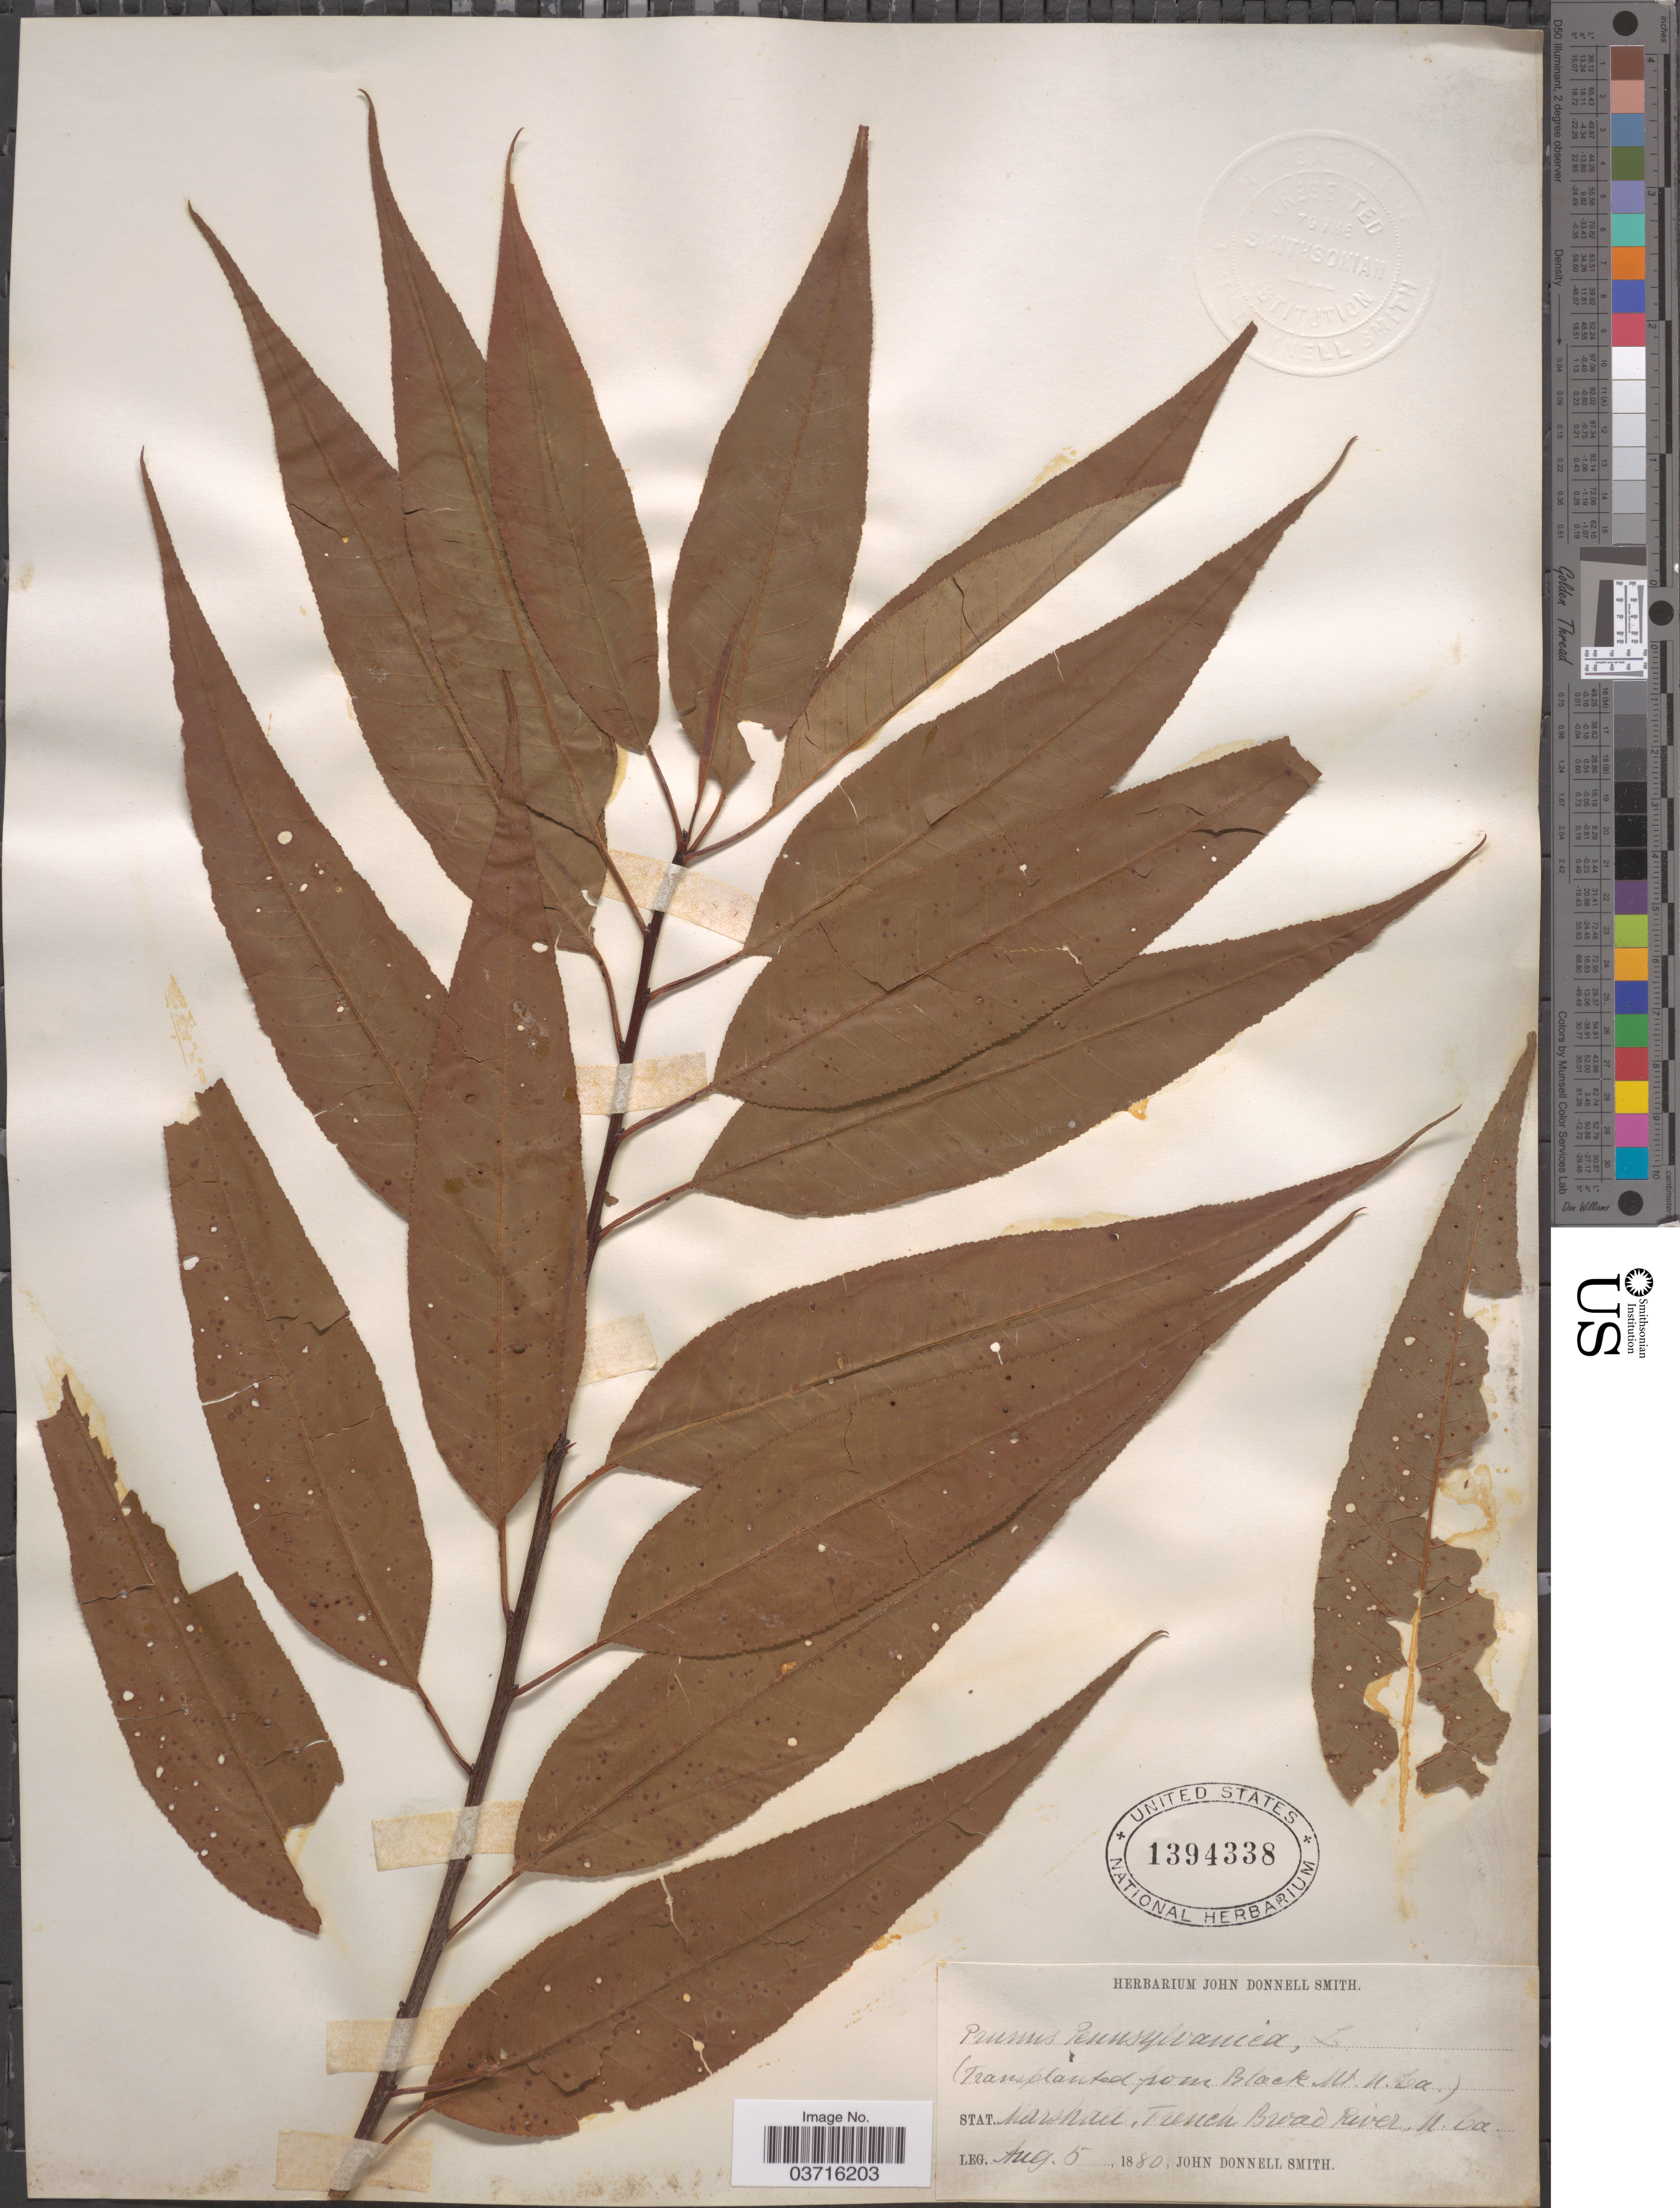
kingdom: Plantae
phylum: Tracheophyta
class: Magnoliopsida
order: Rosales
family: Rosaceae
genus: Prunus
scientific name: Prunus pensylvanica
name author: L. f.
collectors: J. Donnell Smith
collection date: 1880-08-05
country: United States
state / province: North Carolina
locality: Stat. Marshall, French Broad River.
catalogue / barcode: US 1394338